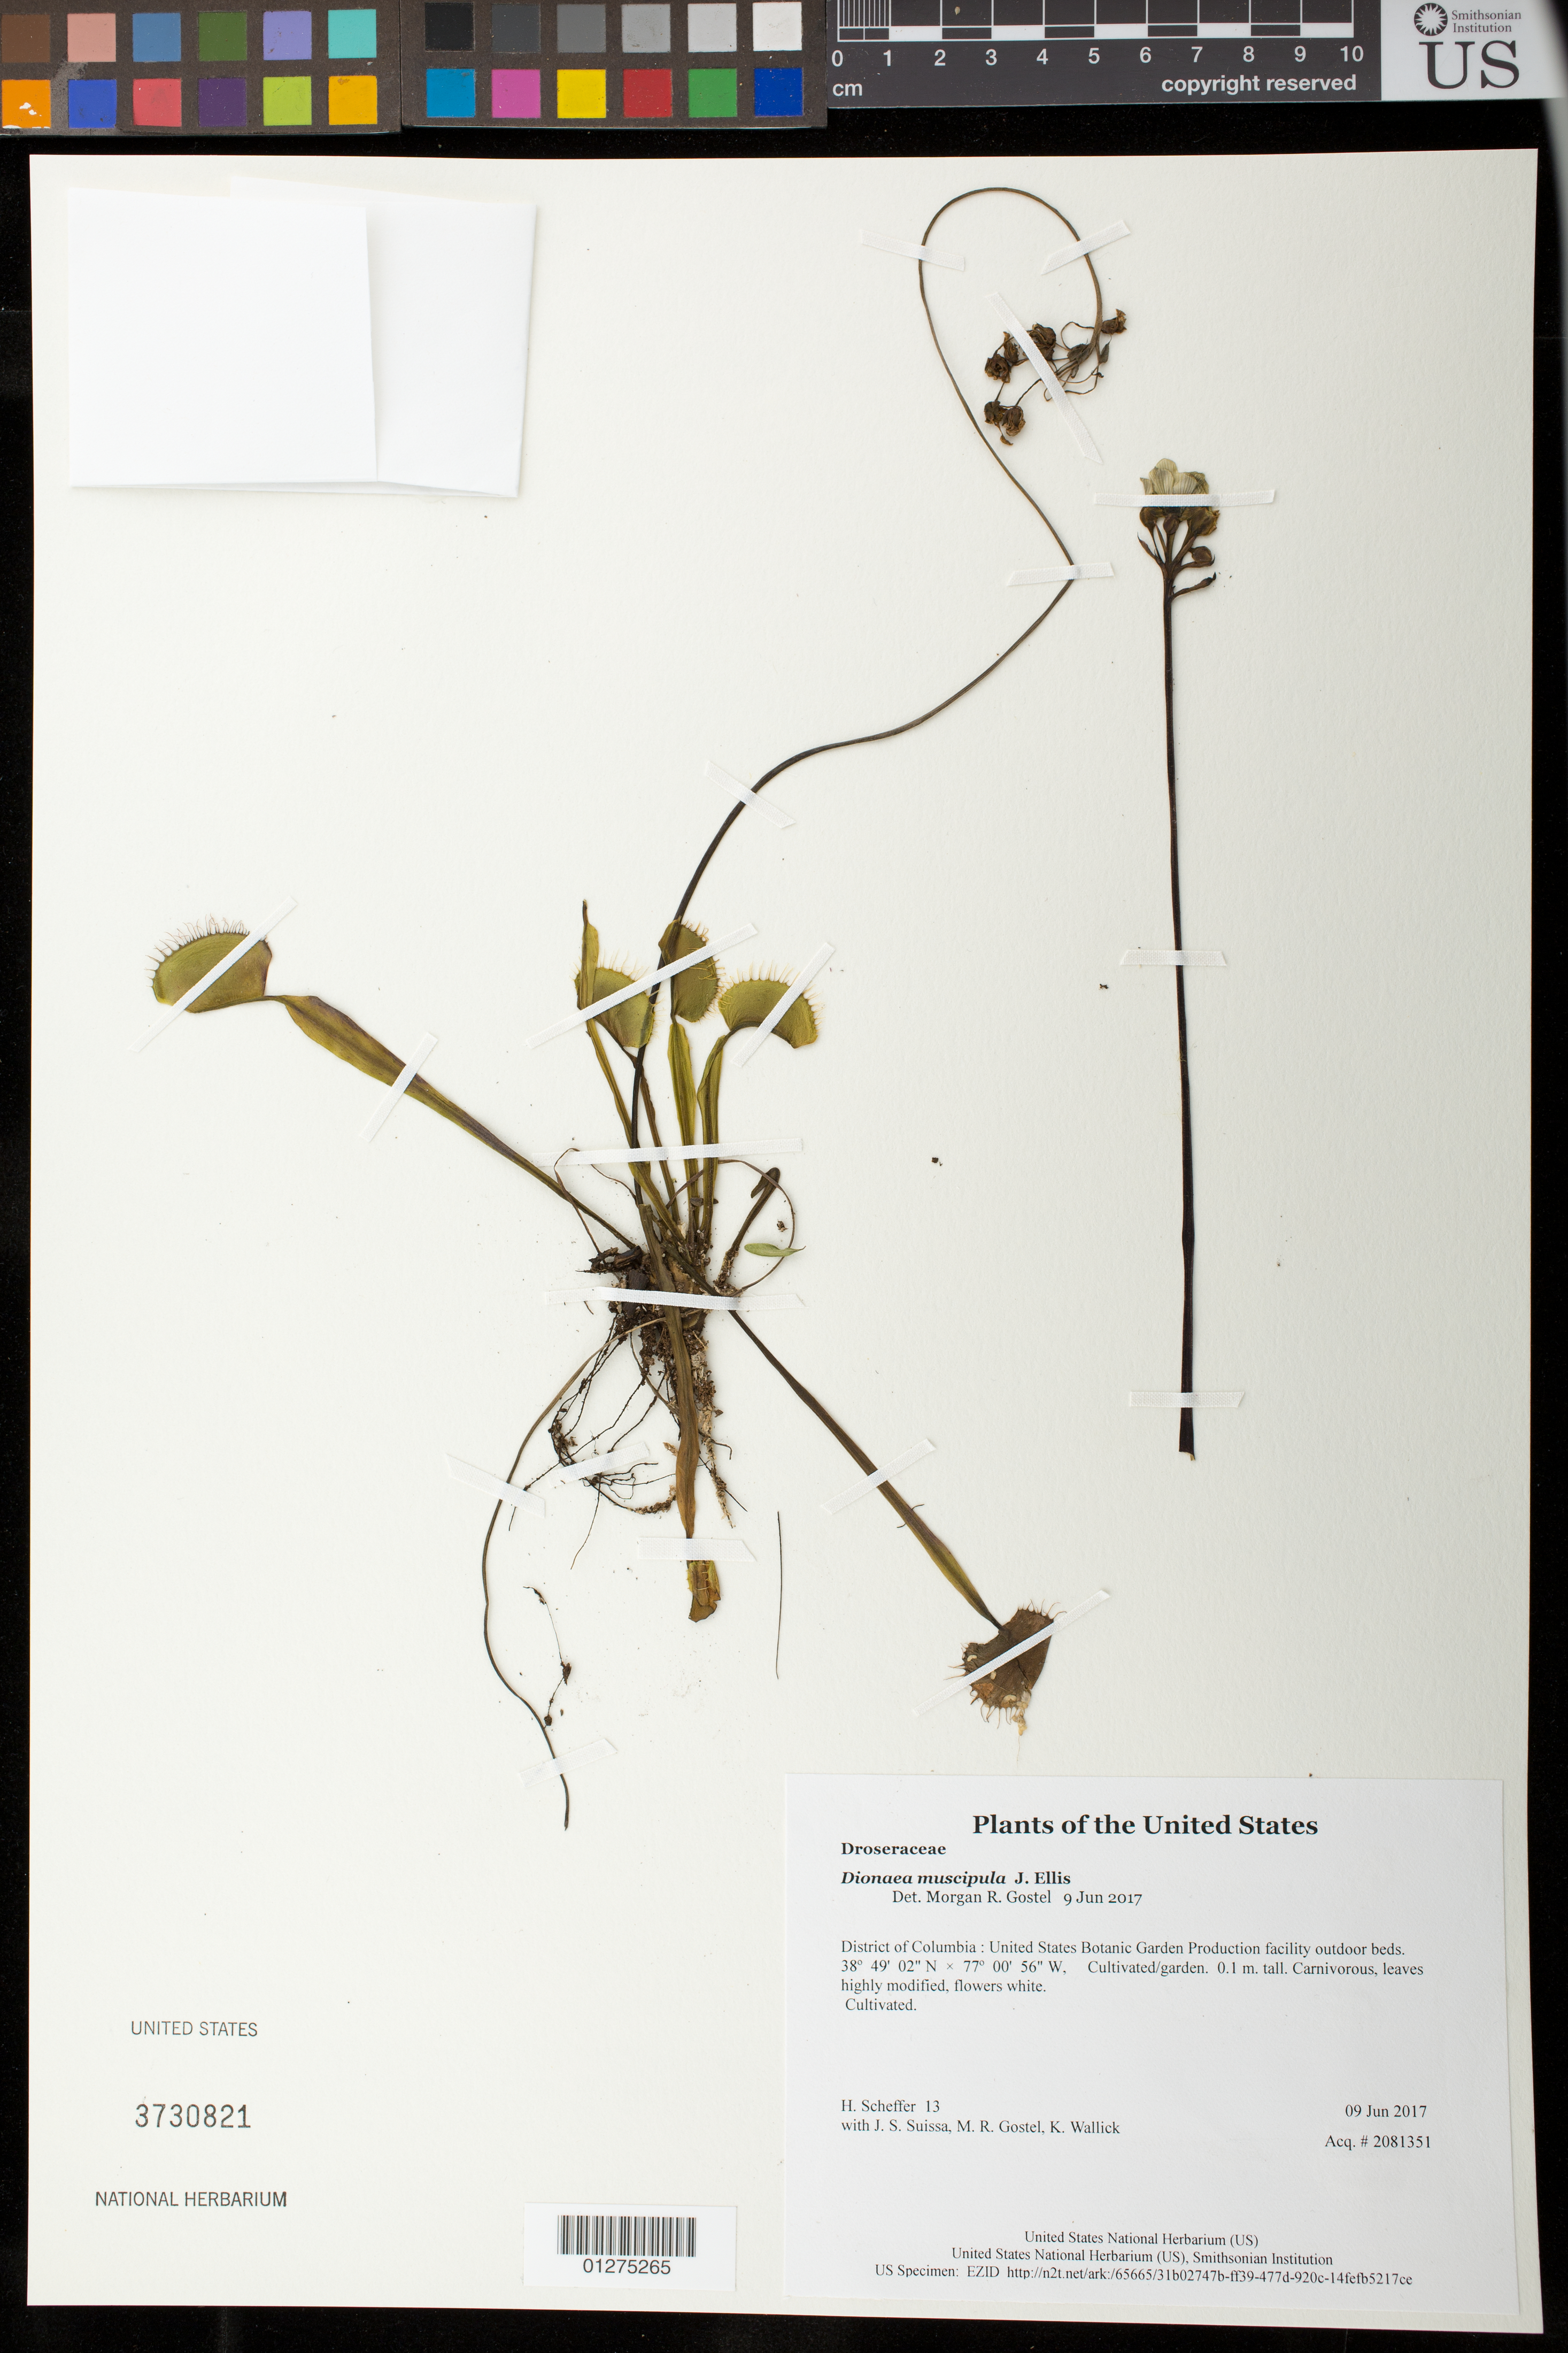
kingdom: Plantae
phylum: Tracheophyta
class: Magnoliopsida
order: Caryophyllales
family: Droseraceae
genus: Dionaea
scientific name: Dionaea muscipula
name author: J. Ellis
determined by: Gostel, M. R.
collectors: H. Scheffer, J. S. Suissa, M. R. Gostel & K. Wallick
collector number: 13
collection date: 2017-06-09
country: United States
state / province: District of Columbia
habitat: Cultivated/garden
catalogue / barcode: US 3730821